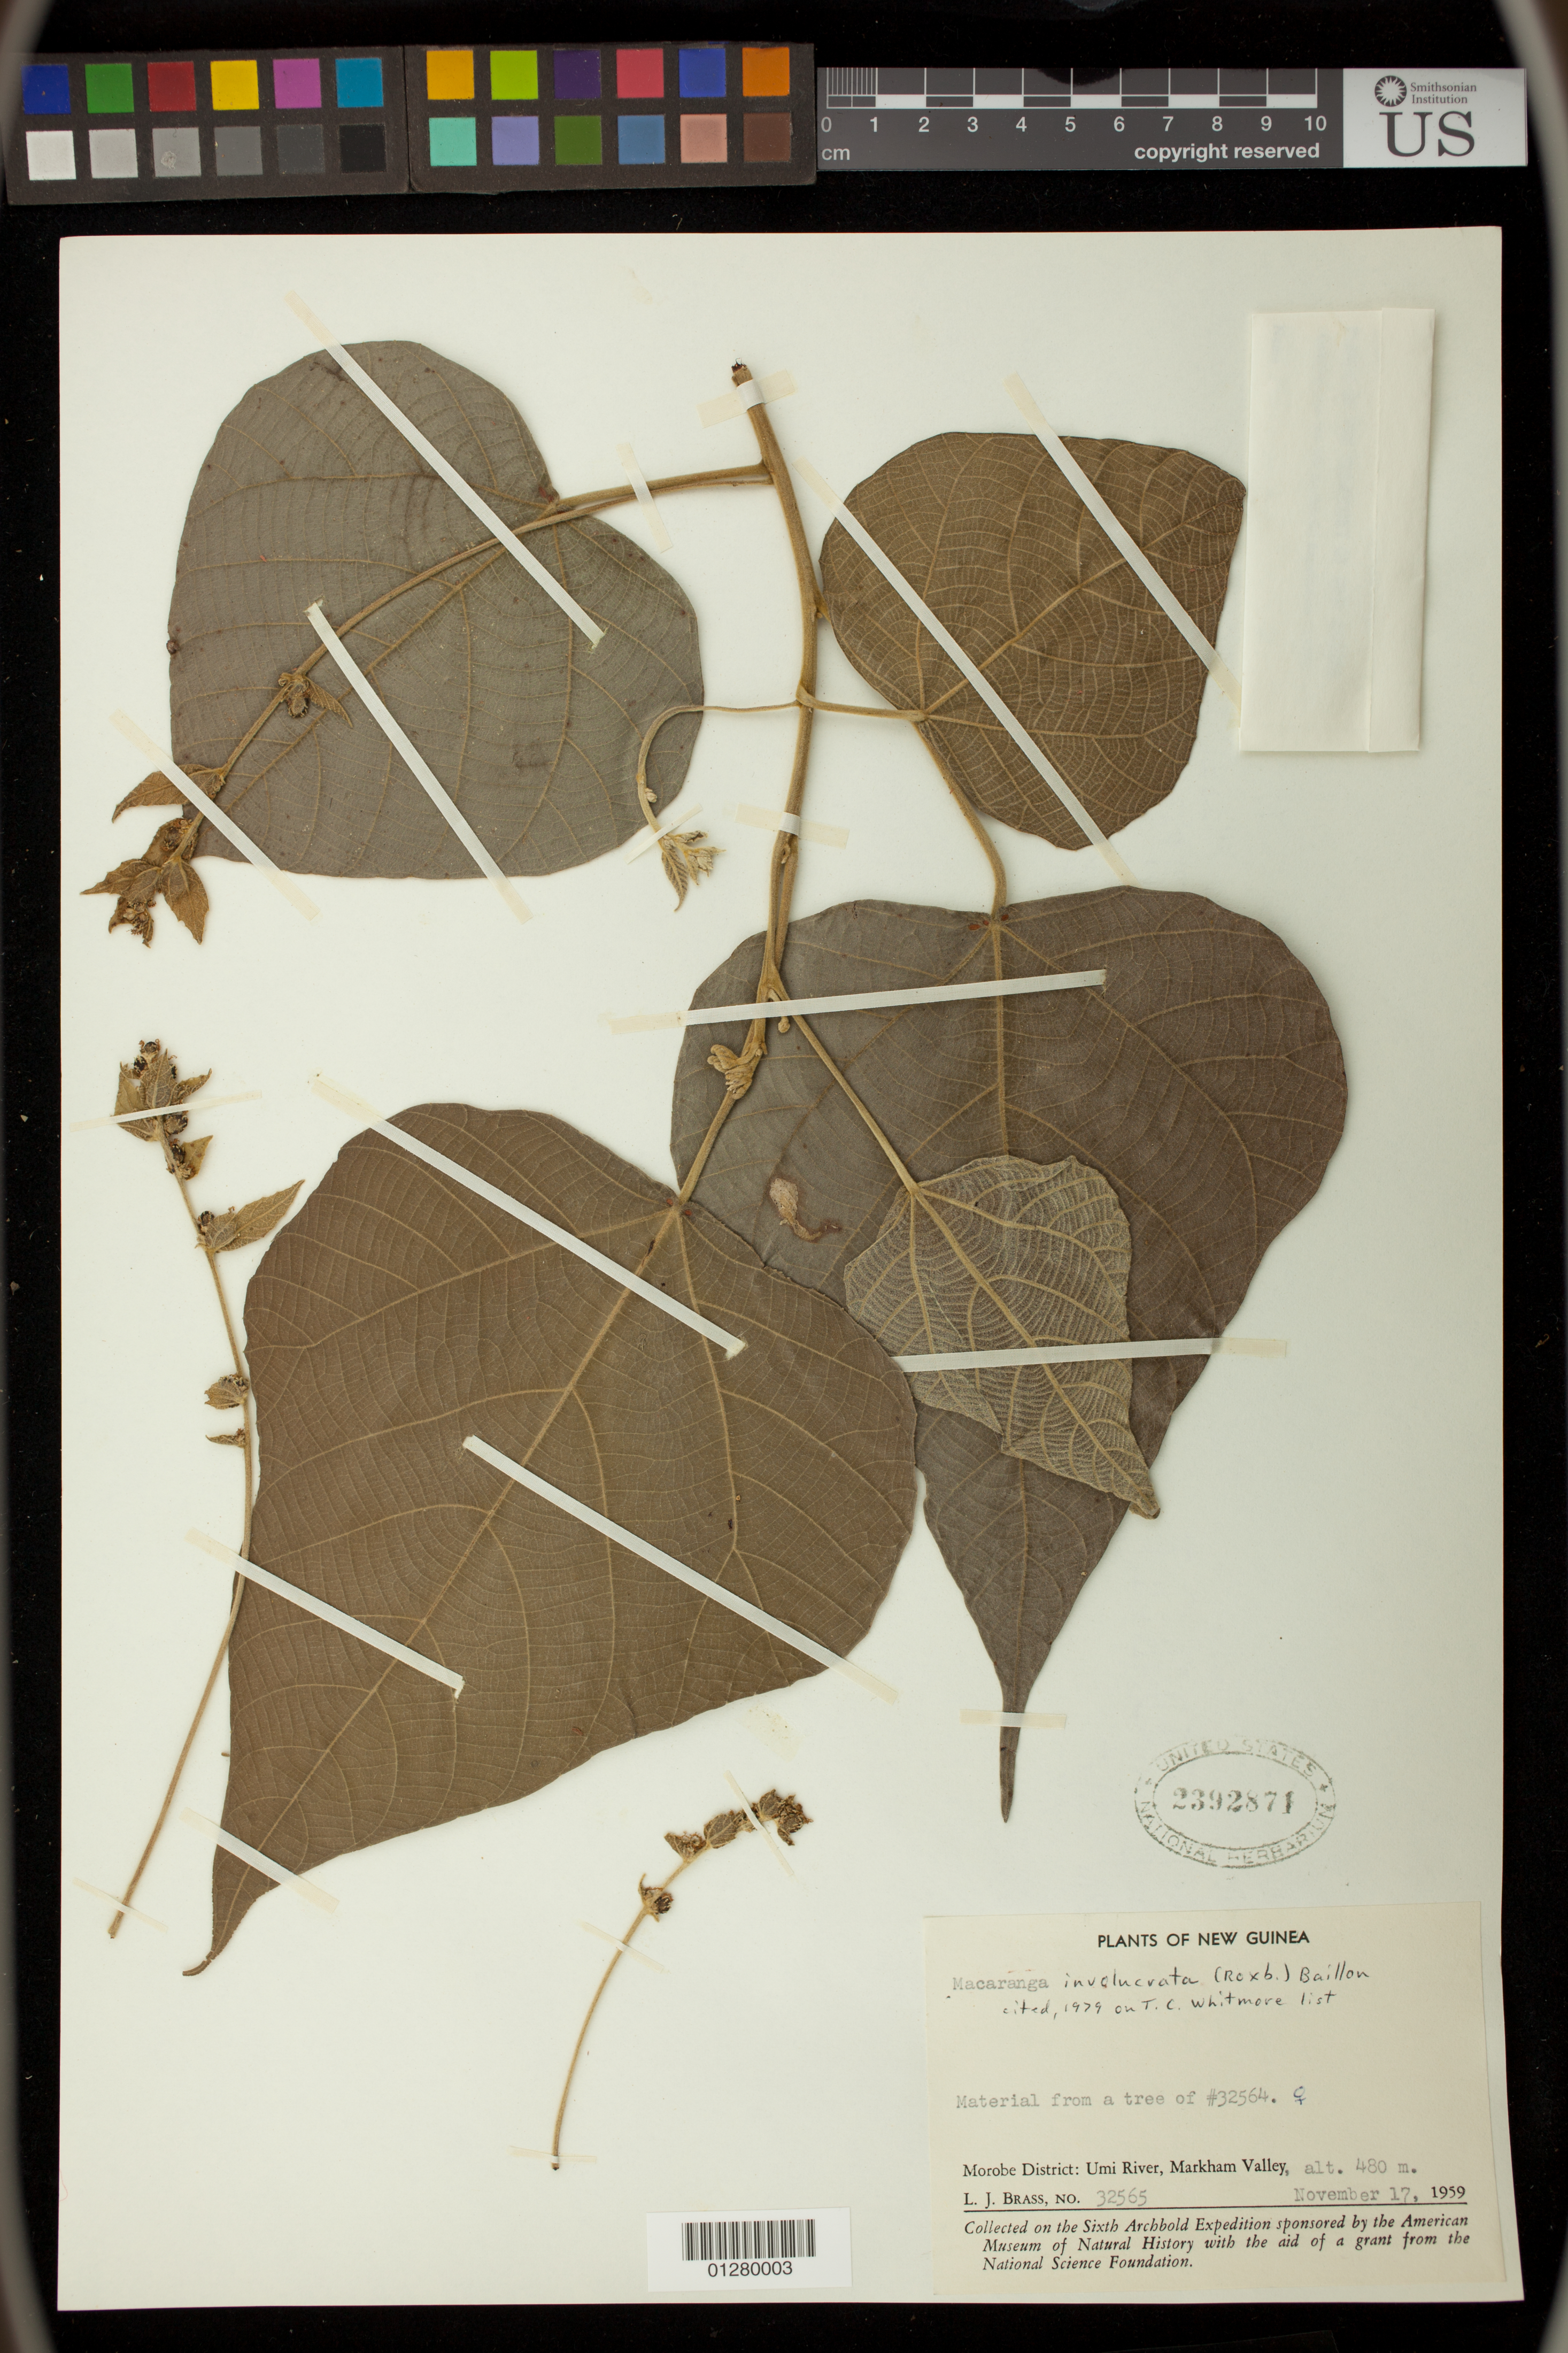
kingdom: Plantae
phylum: Tracheophyta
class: Magnoliopsida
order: Malpighiales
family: Euphorbiaceae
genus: Macaranga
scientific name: Macaranga involucrata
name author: (Roxb.) Baill.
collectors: L. J. Brass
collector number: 32565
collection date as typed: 17 Nov 1959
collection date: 1959-11-17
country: Papua New Guinea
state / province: Morobe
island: New Guinea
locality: Umi river, markham valley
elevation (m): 480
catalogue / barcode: US 2392871